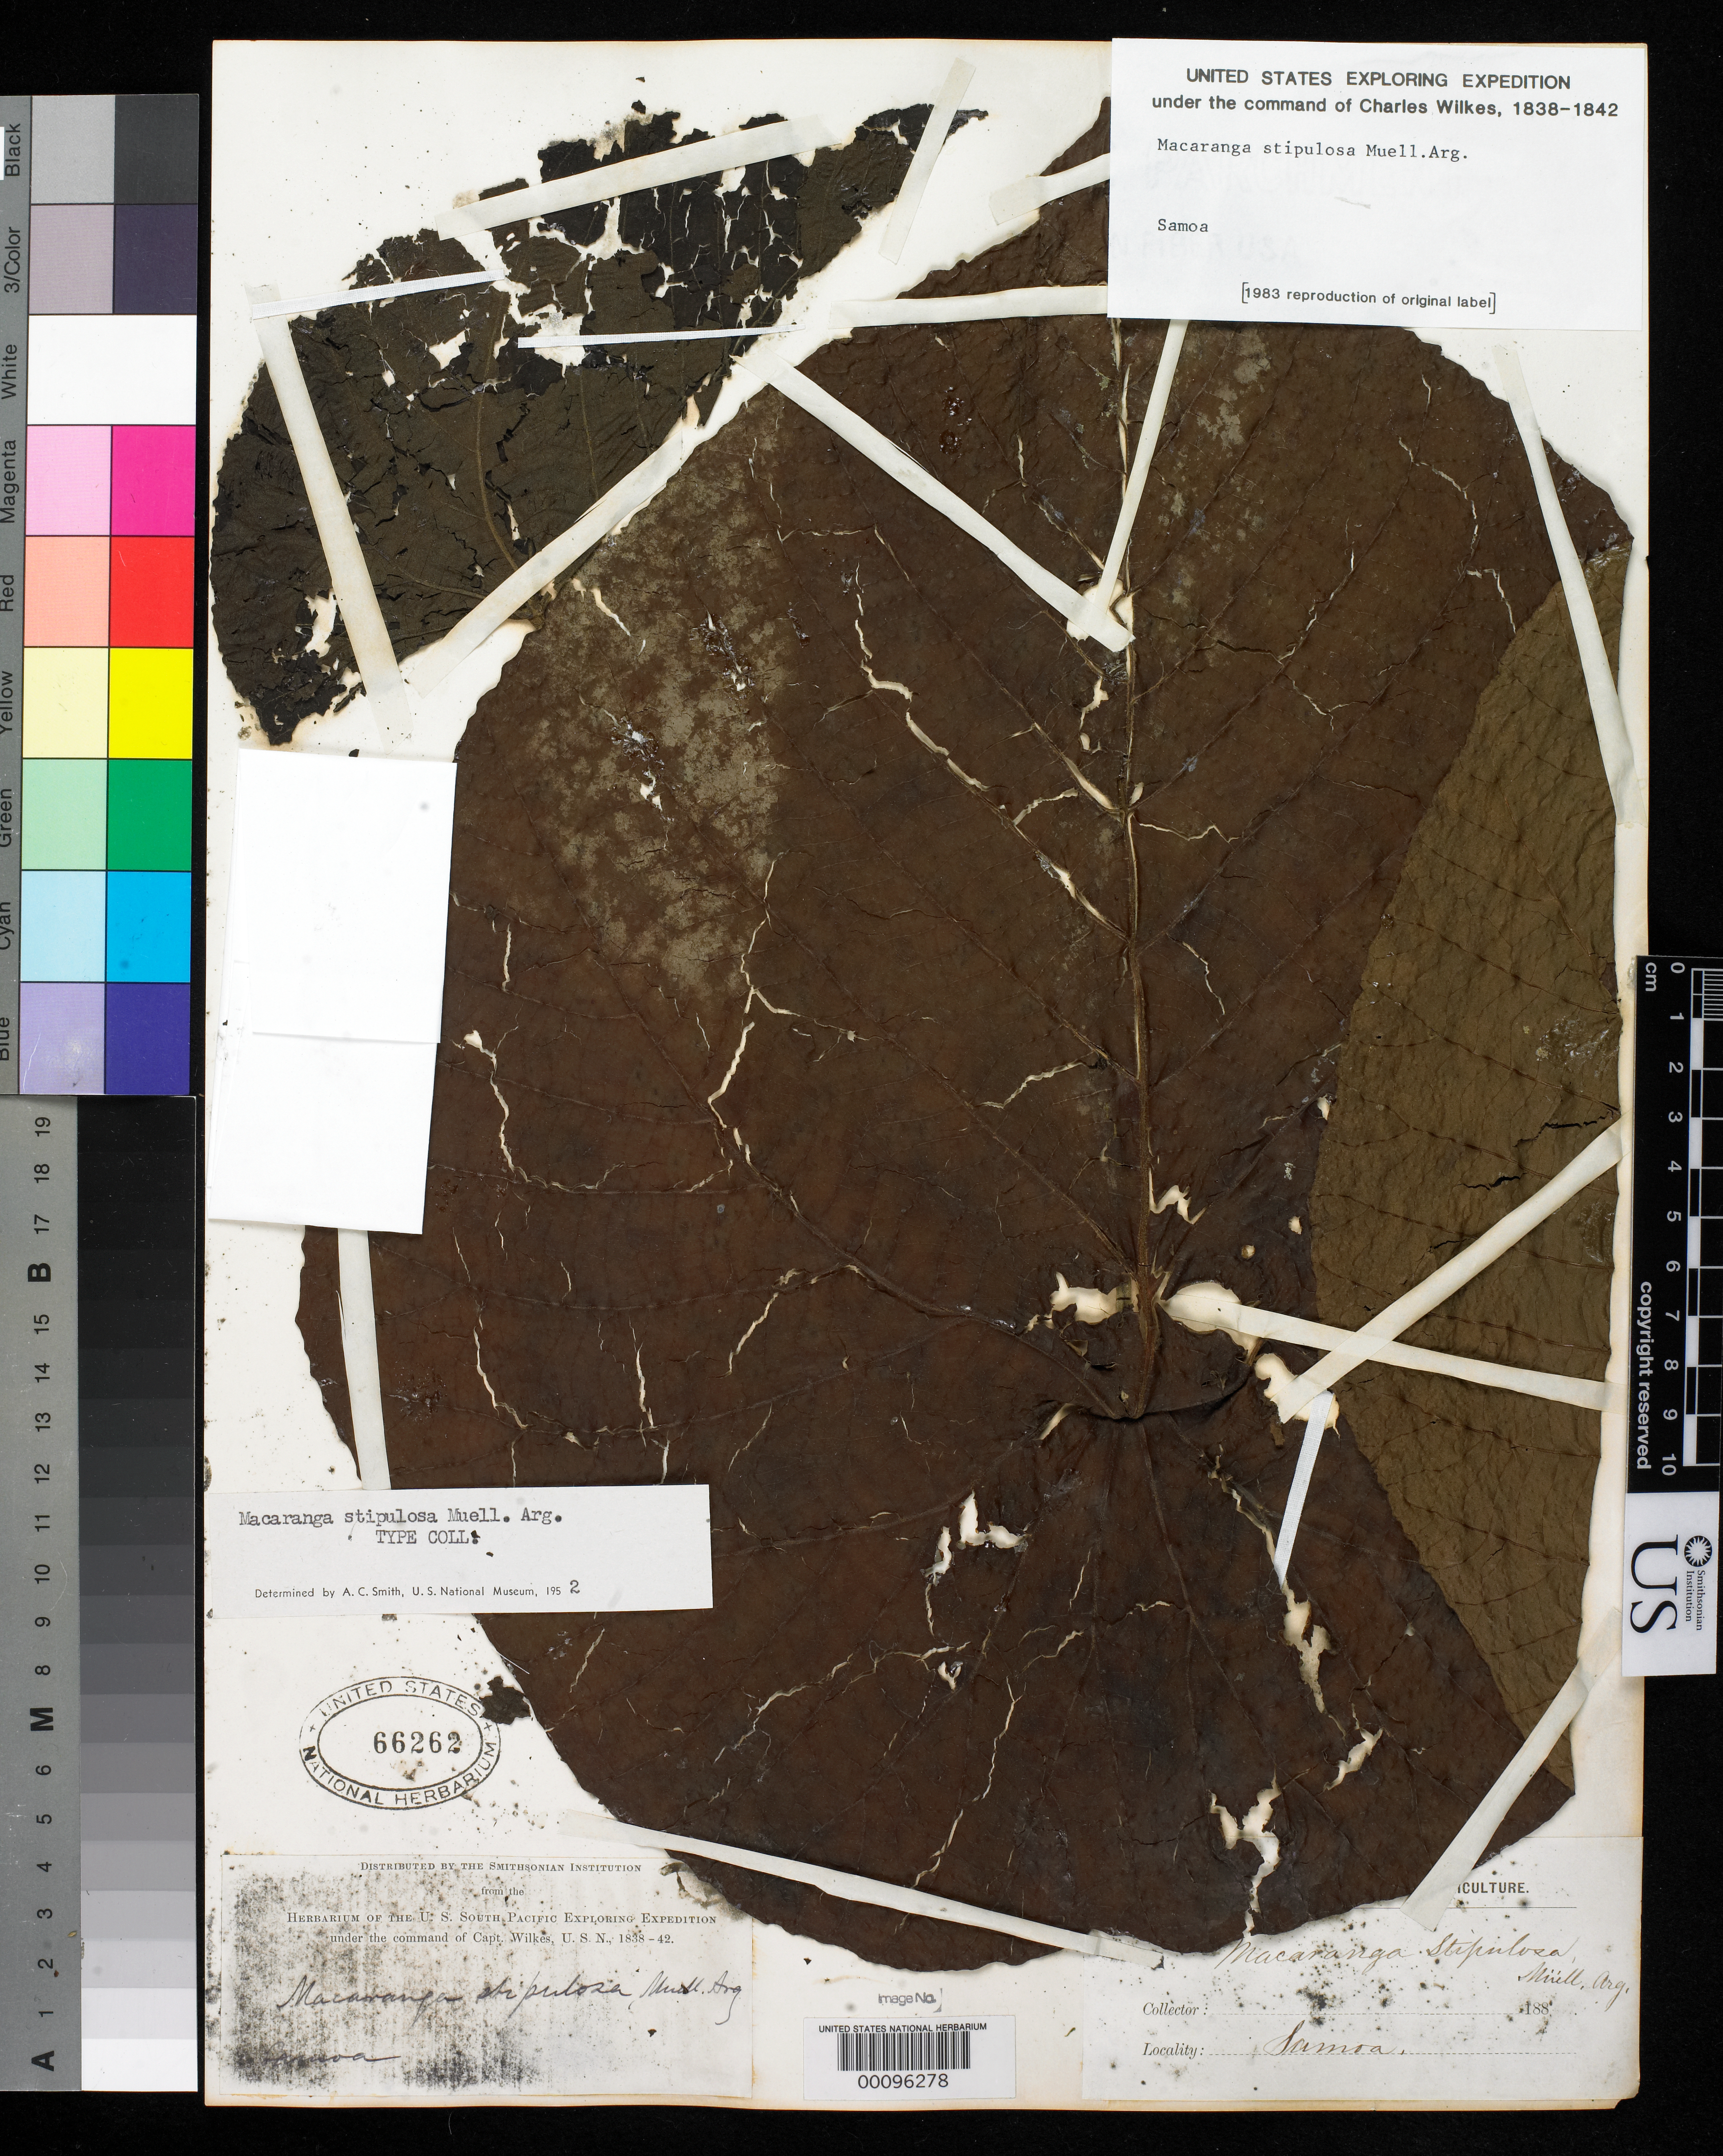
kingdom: Plantae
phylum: Tracheophyta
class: Magnoliopsida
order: Malpighiales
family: Euphorbiaceae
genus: Macaranga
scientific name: Macaranga stipulosa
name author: Müll. Arg. in DC.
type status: Type Collection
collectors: Wilkes Explor. Exped.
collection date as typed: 1838 to -- --- 1842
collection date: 1838/1842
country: American Samoa / Samoa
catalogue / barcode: US 66262